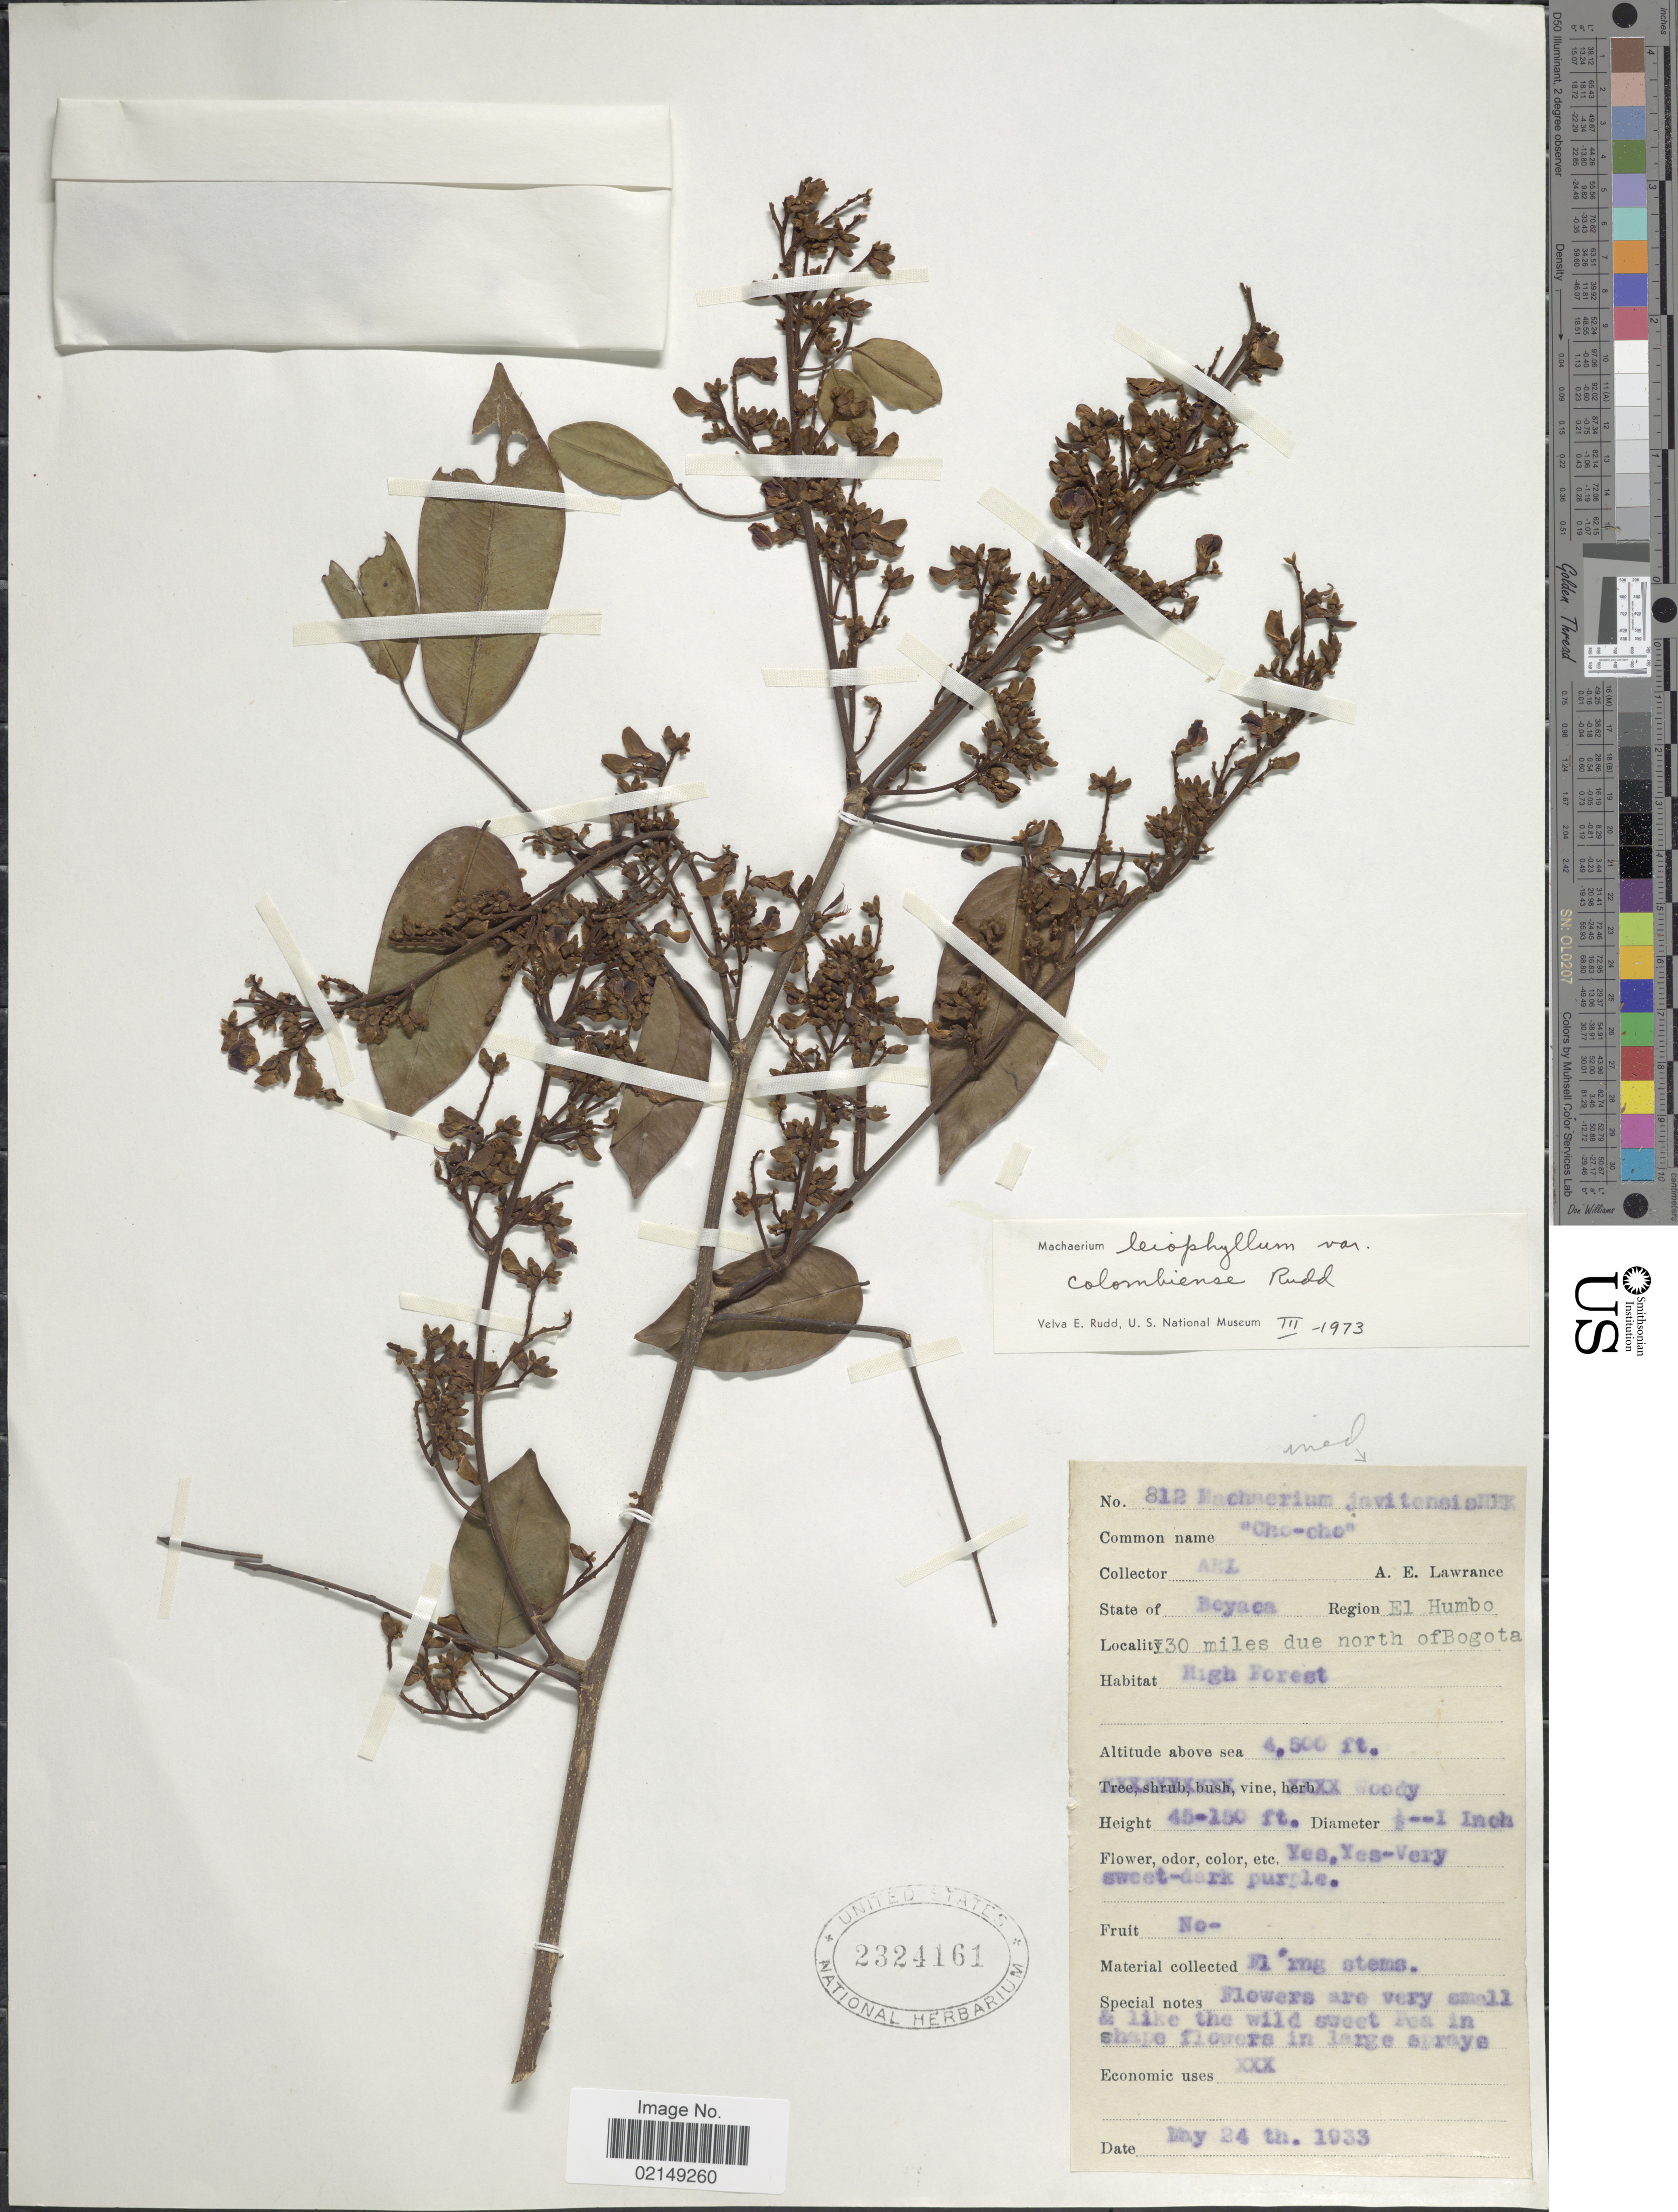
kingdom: Plantae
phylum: Tracheophyta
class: Magnoliopsida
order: Fabales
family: Fabaceae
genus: Machaerium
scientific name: Machaerium leiophyllum var. colombiense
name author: Rudd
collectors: A. Lawrance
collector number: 812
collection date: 1933-05-24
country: Colombia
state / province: Boyacá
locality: Region El Humbo. 30 miles due north of Bogota.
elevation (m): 1372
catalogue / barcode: US 2324161